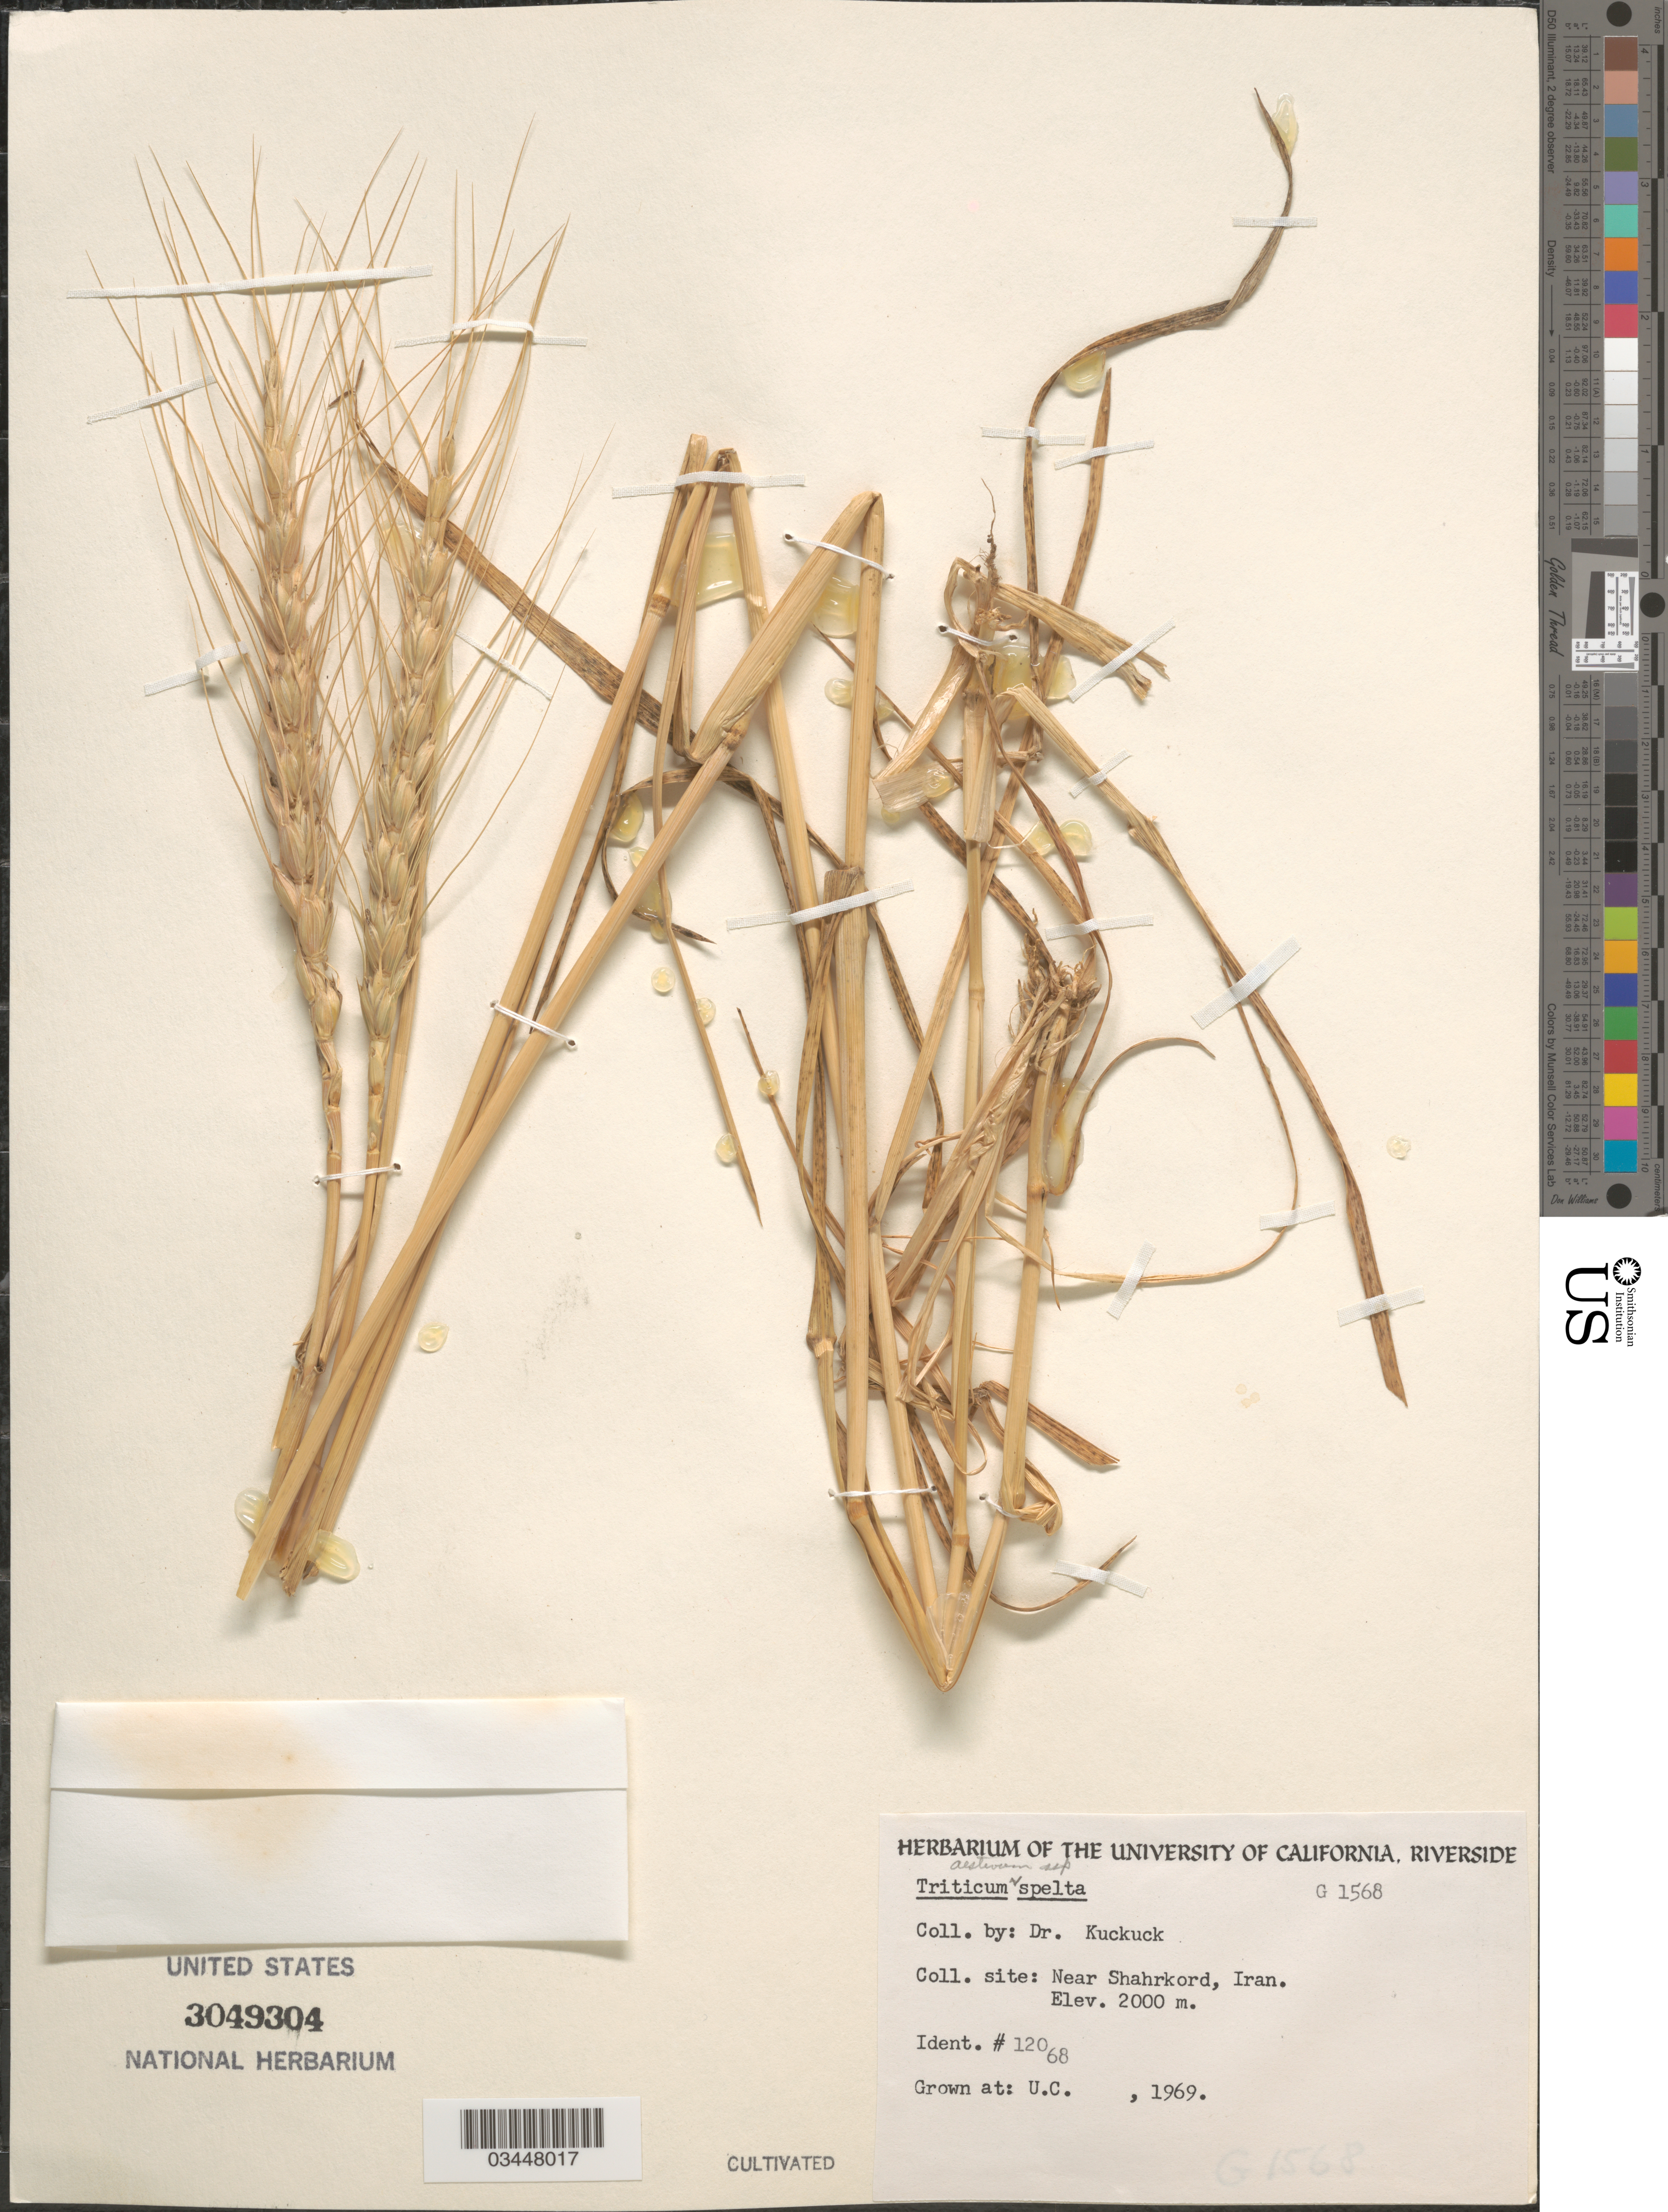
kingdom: Plantae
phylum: Tracheophyta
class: Liliopsida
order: Poales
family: Poaceae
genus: Triticum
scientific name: Triticum aestivum subsp. spelta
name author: (L.) Thell.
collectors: ex herb. Univ. of California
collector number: G1568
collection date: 1969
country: United States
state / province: California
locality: U.C.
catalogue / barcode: US 3049304